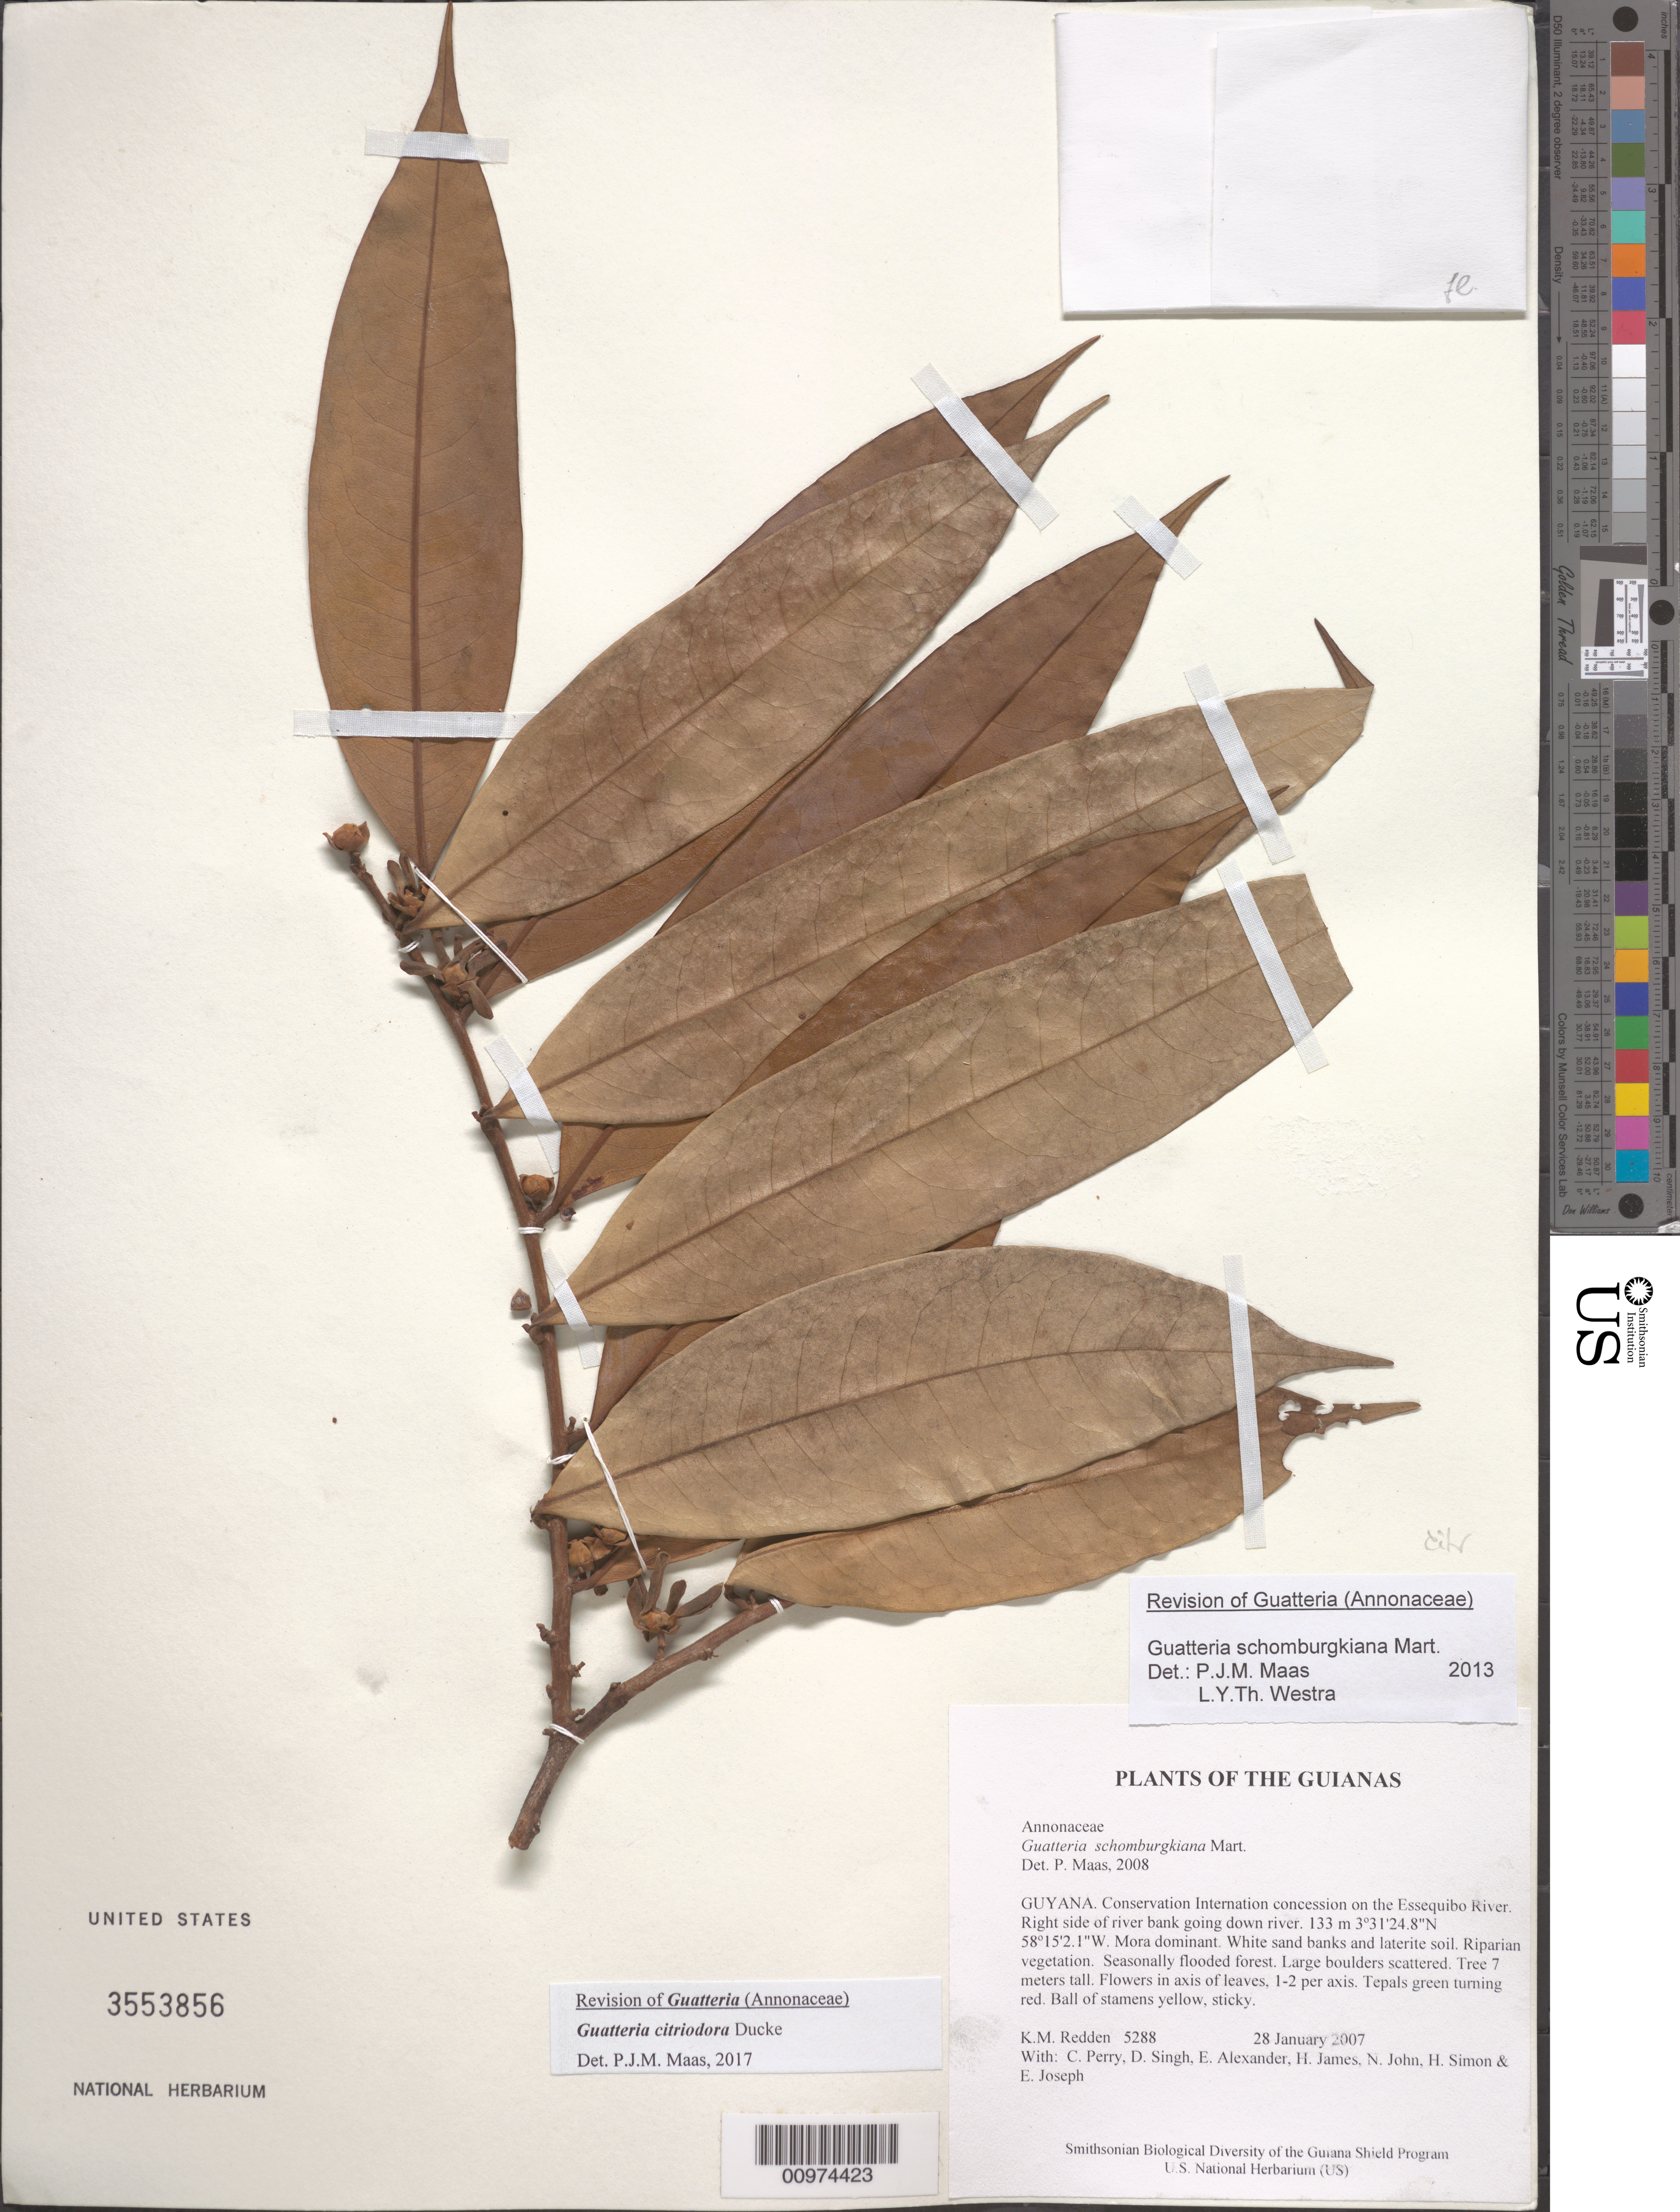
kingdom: Plantae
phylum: Tracheophyta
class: Magnoliopsida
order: Magnoliales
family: Annonaceae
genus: Guatteria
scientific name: Guatteria citriodora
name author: Ducke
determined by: Maas, Paul J.; Maas, H.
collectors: K. M. Redden, C. Perry, D. Singh, E. Alexander, H. James, N. John, H. Simon & E. Joseph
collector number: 5288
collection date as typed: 28 January 2007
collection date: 2007-01-28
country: Guyana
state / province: U. Takutu-U. Essequibo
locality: Conservation International concession on the Essequibo River. Right side of river bank going down river.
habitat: Mora dominant. White sand banks and laterite soil. Riparian vegetation. Seasonally flooded forest. Large boulders scattered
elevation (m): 133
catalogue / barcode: US 3553856